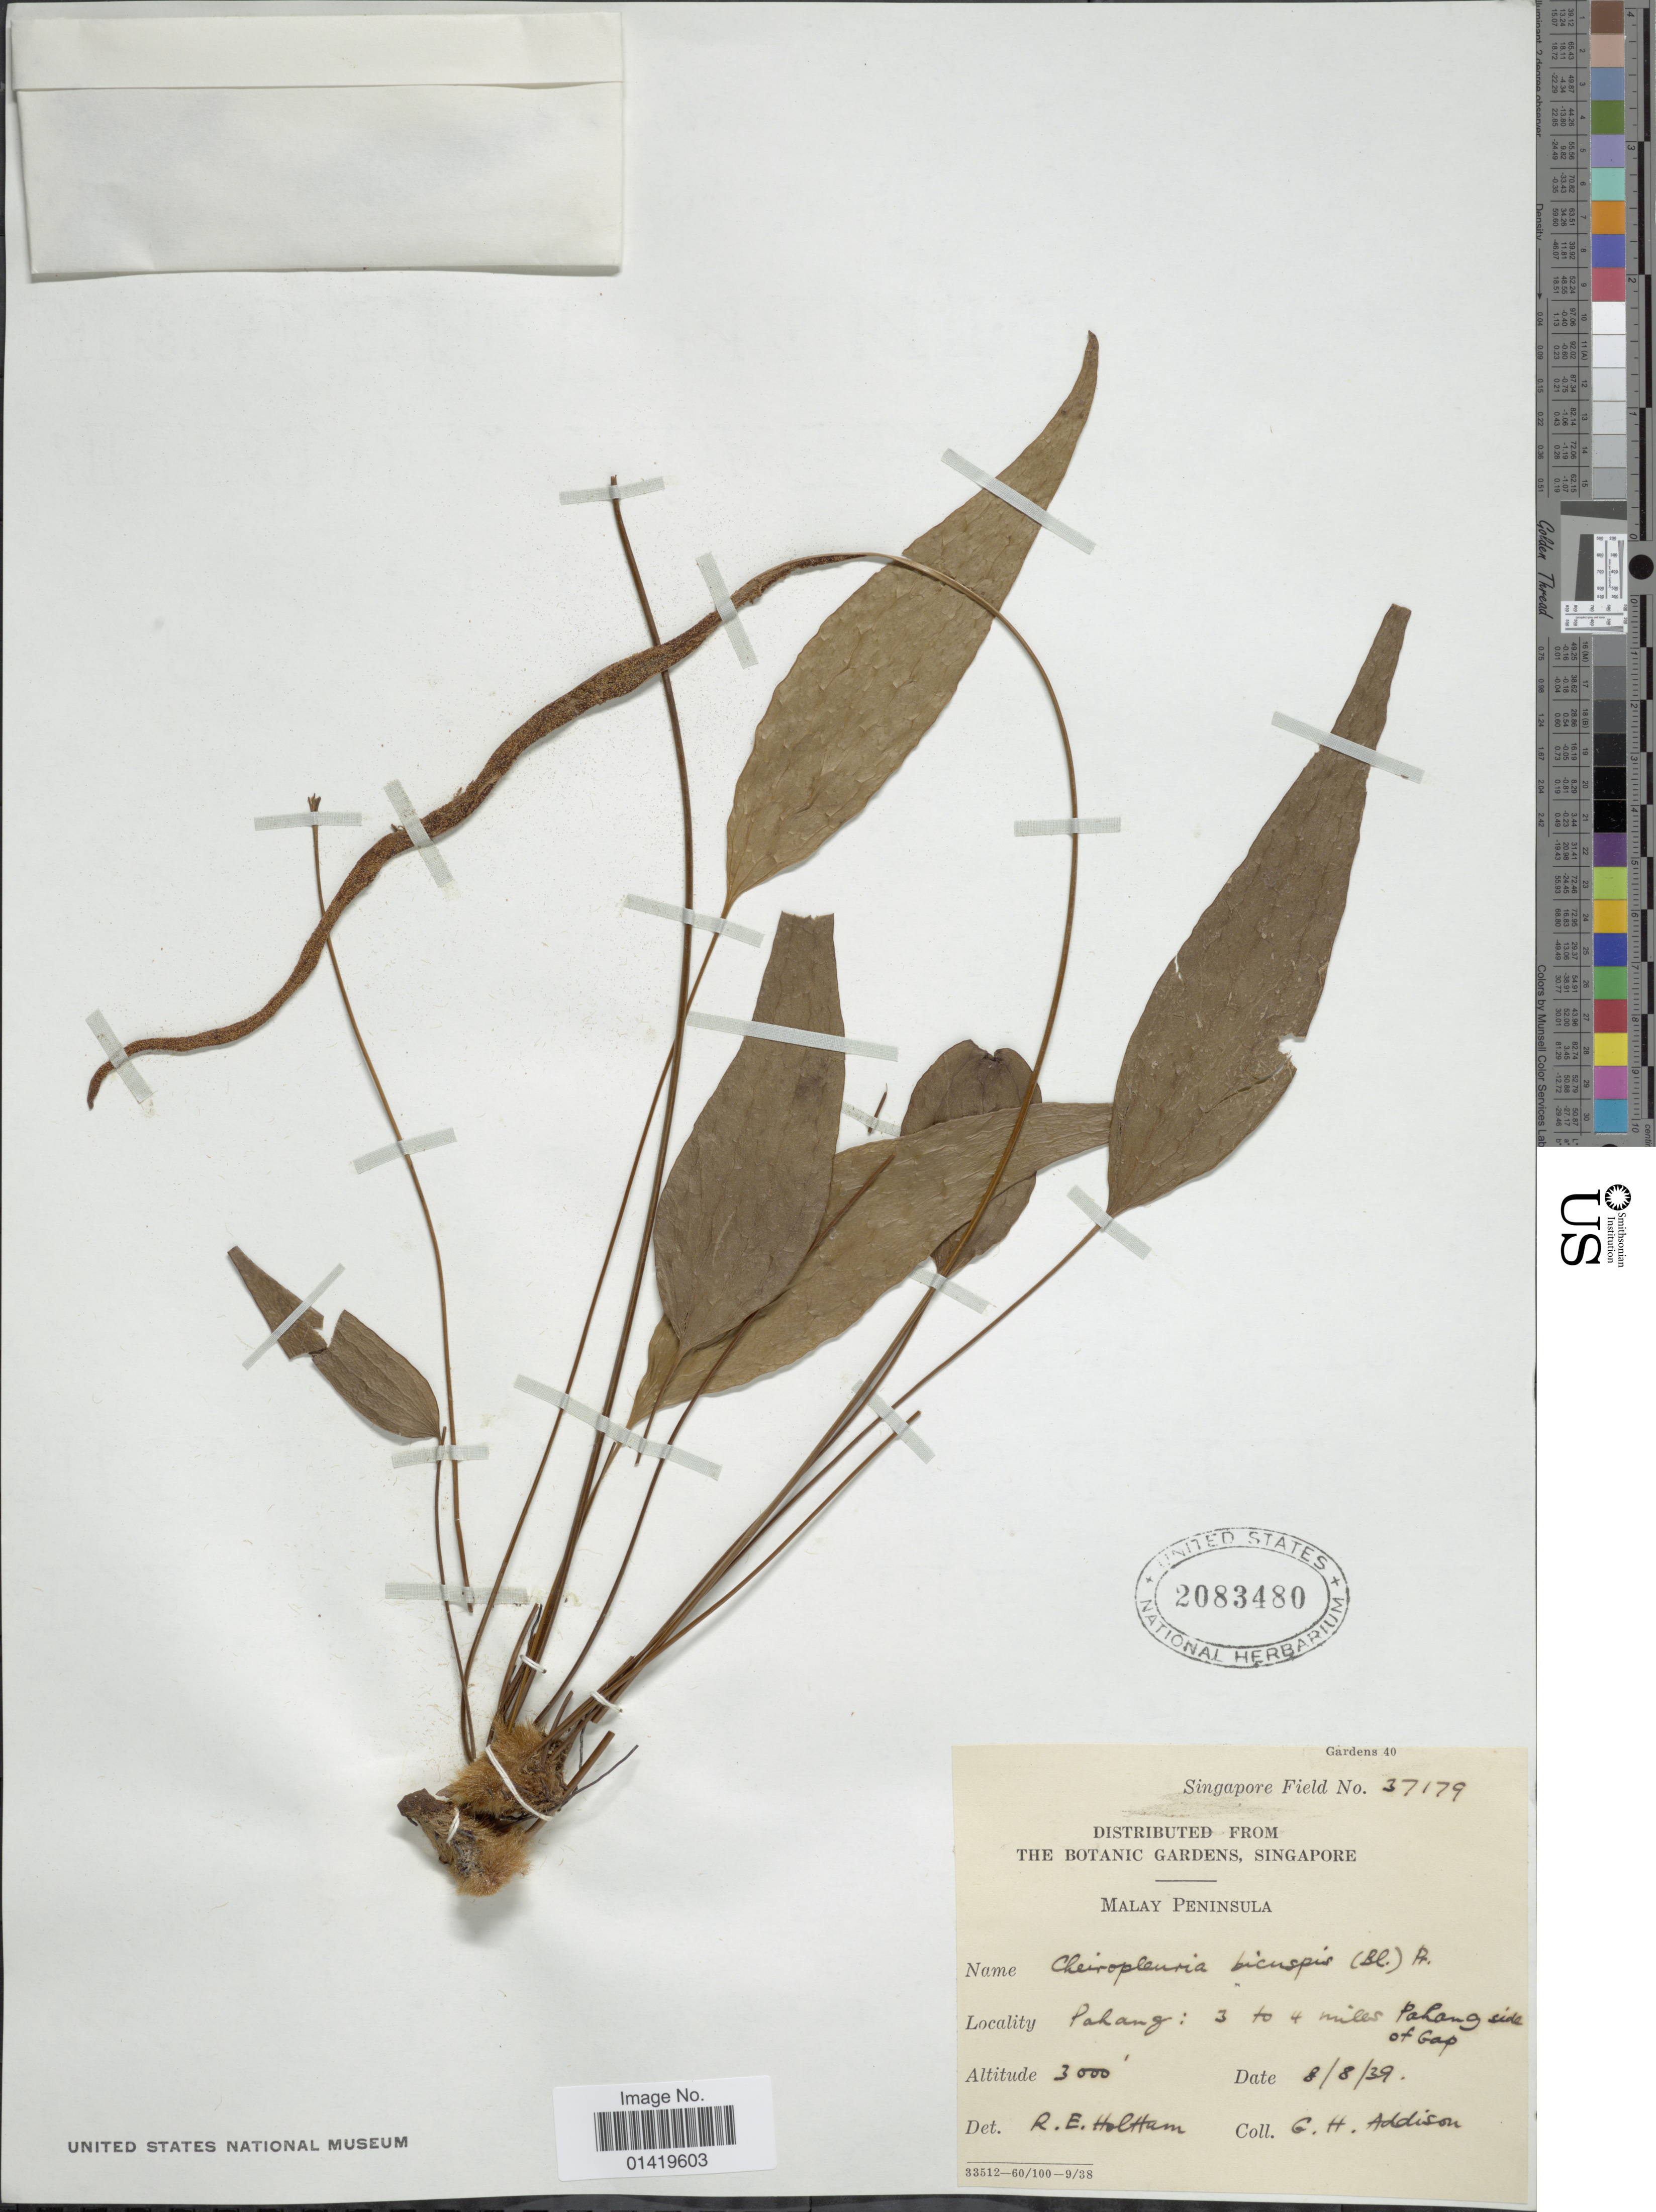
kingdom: Plantae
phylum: Tracheophyta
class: Polypodiopsida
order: Gleicheniales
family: Dipteridaceae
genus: Cheiropleuria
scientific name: Cheiropleuria bicuspis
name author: (Blume) C. Presl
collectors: G. Addison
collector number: Singapore Field 37179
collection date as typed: Transcribed d/m/y: 8/8/39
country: Malaysia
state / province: Pahang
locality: Malay Peninsula. Pahang: 3 to 4 miles Pahang side to Gap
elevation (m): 914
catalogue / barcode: US 2083480